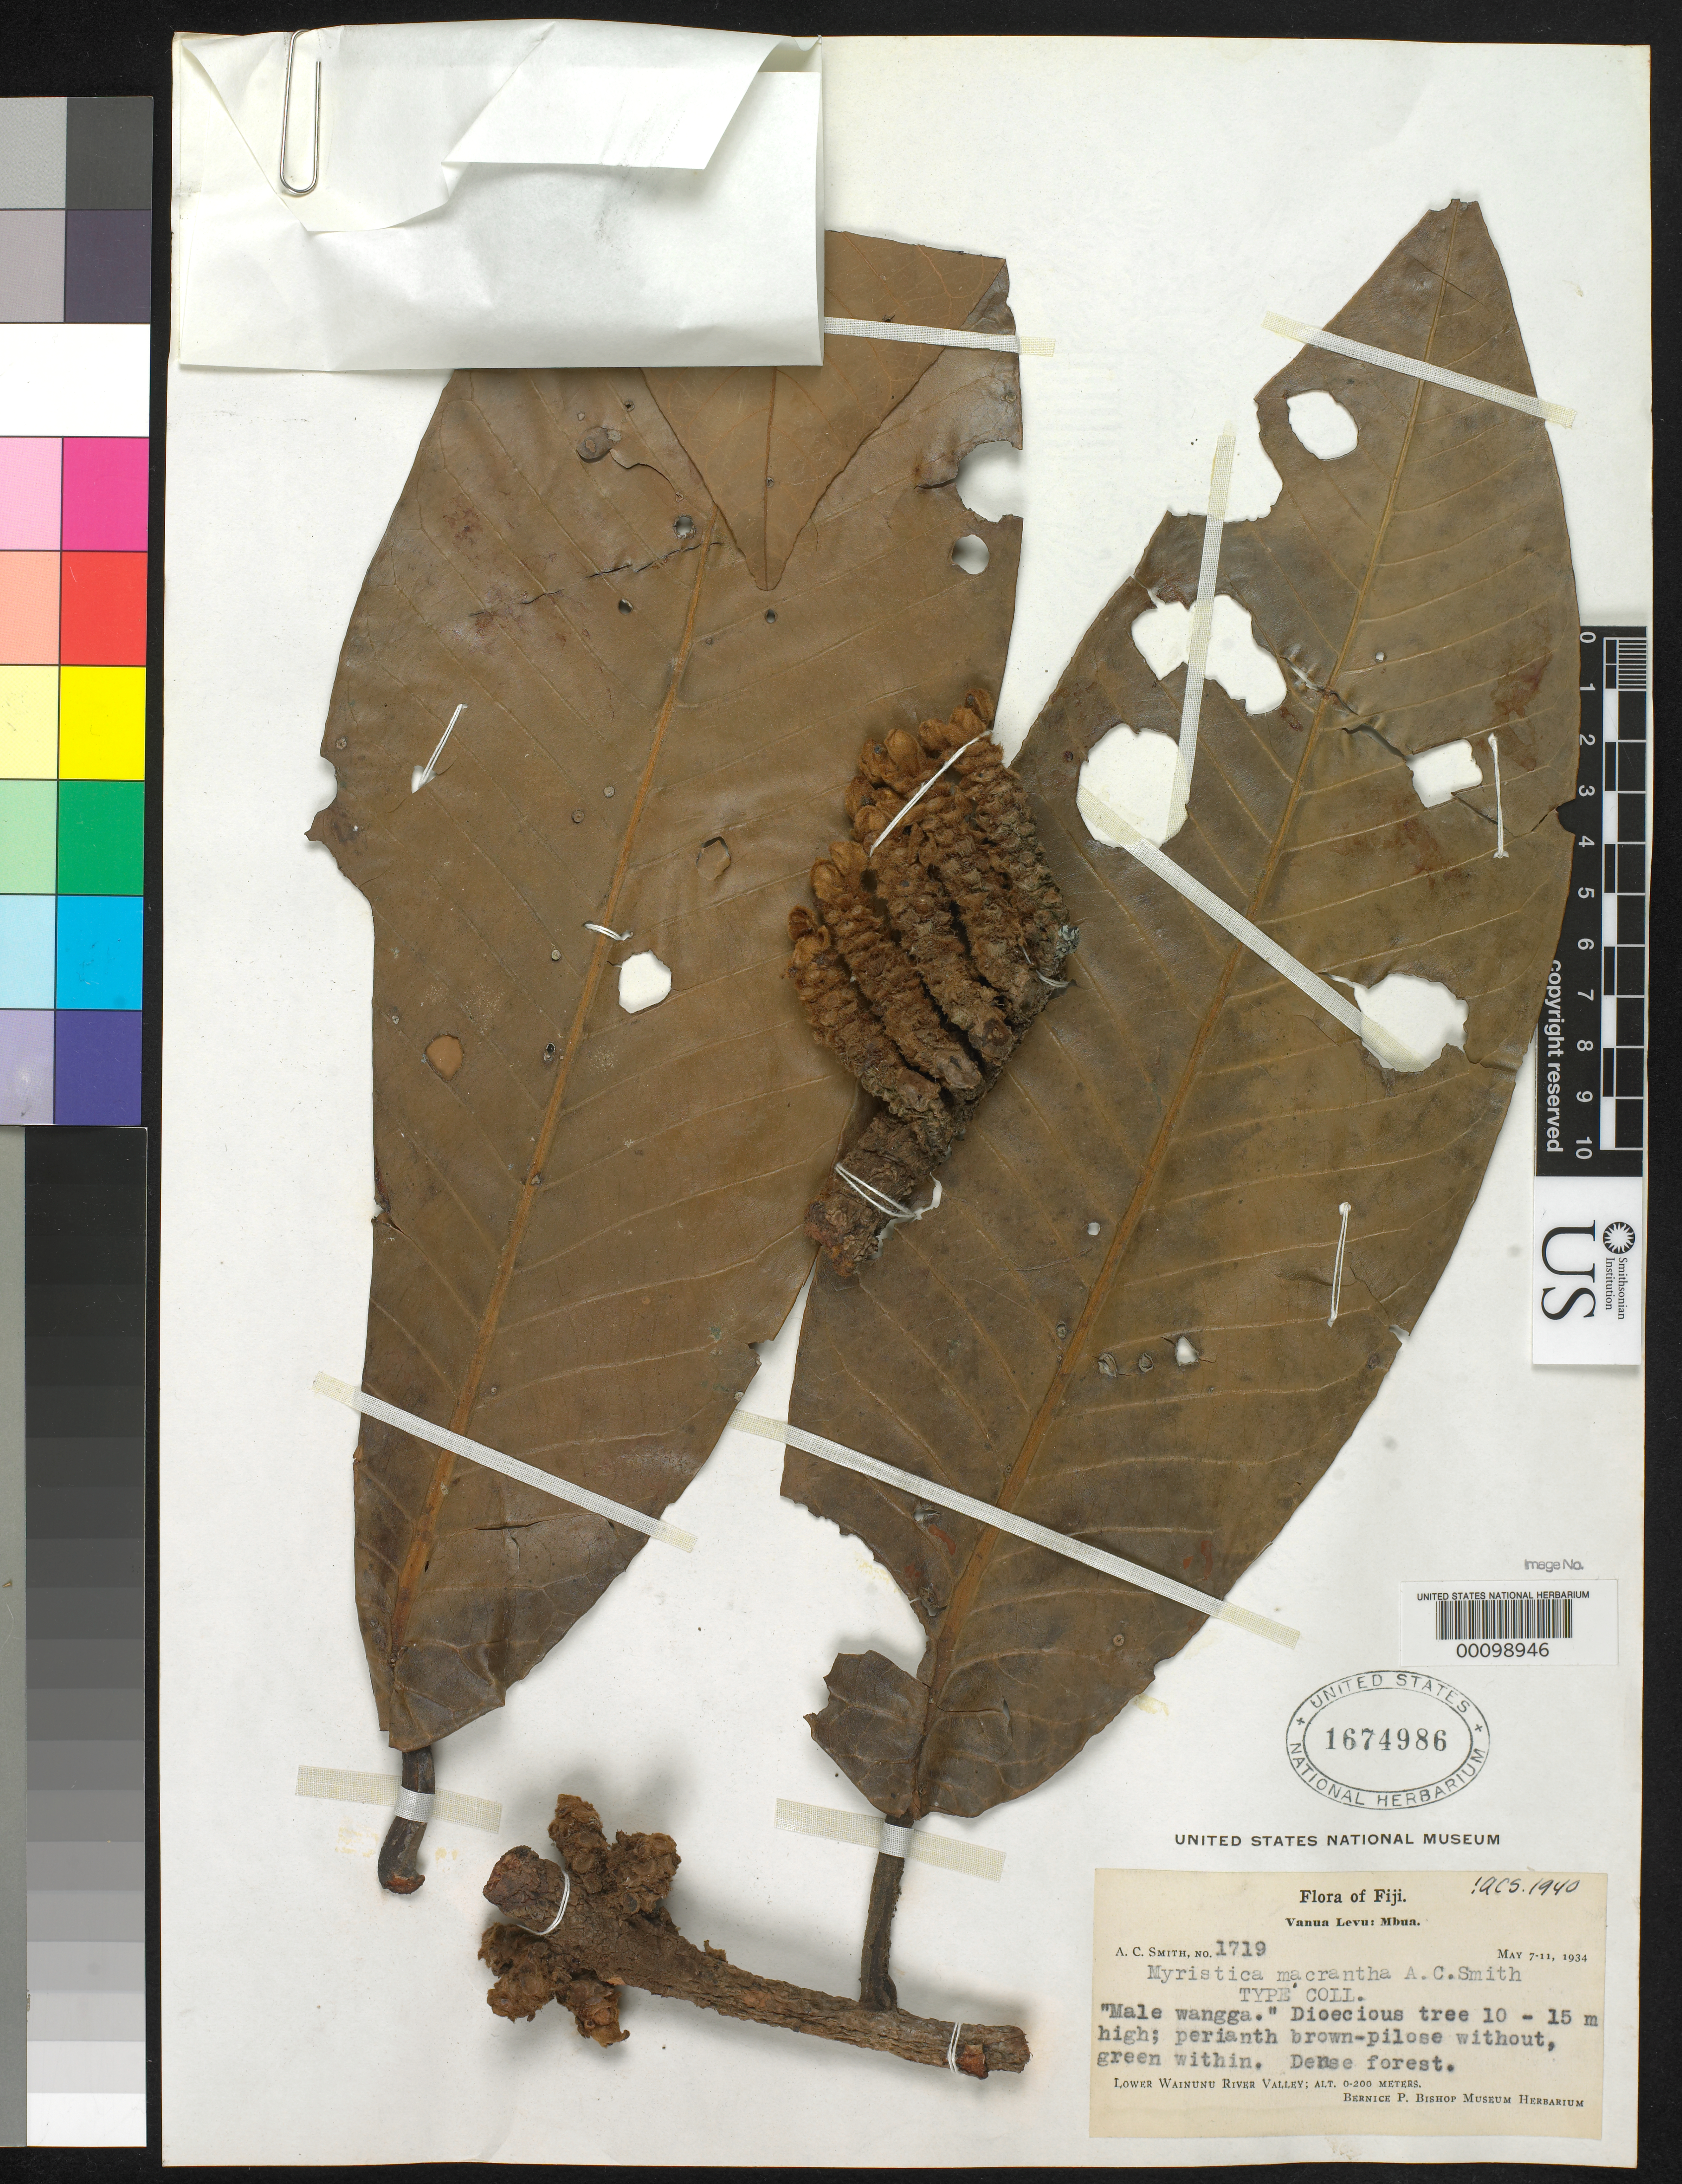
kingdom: Plantae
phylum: Tracheophyta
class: Magnoliopsida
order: Magnoliales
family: Myristicaceae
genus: Myristica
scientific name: Myristica macrantha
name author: A.C. Sm.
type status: Isotype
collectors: A. C. Smith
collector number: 1719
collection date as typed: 07 May 1934 to 11 May 1934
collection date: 1934-05-07/1934-05-11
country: Fiji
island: Vanua Levu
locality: Mbua, lower Wainunu River Valley. [Vanua Levu Group]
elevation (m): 0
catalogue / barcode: US 1674986